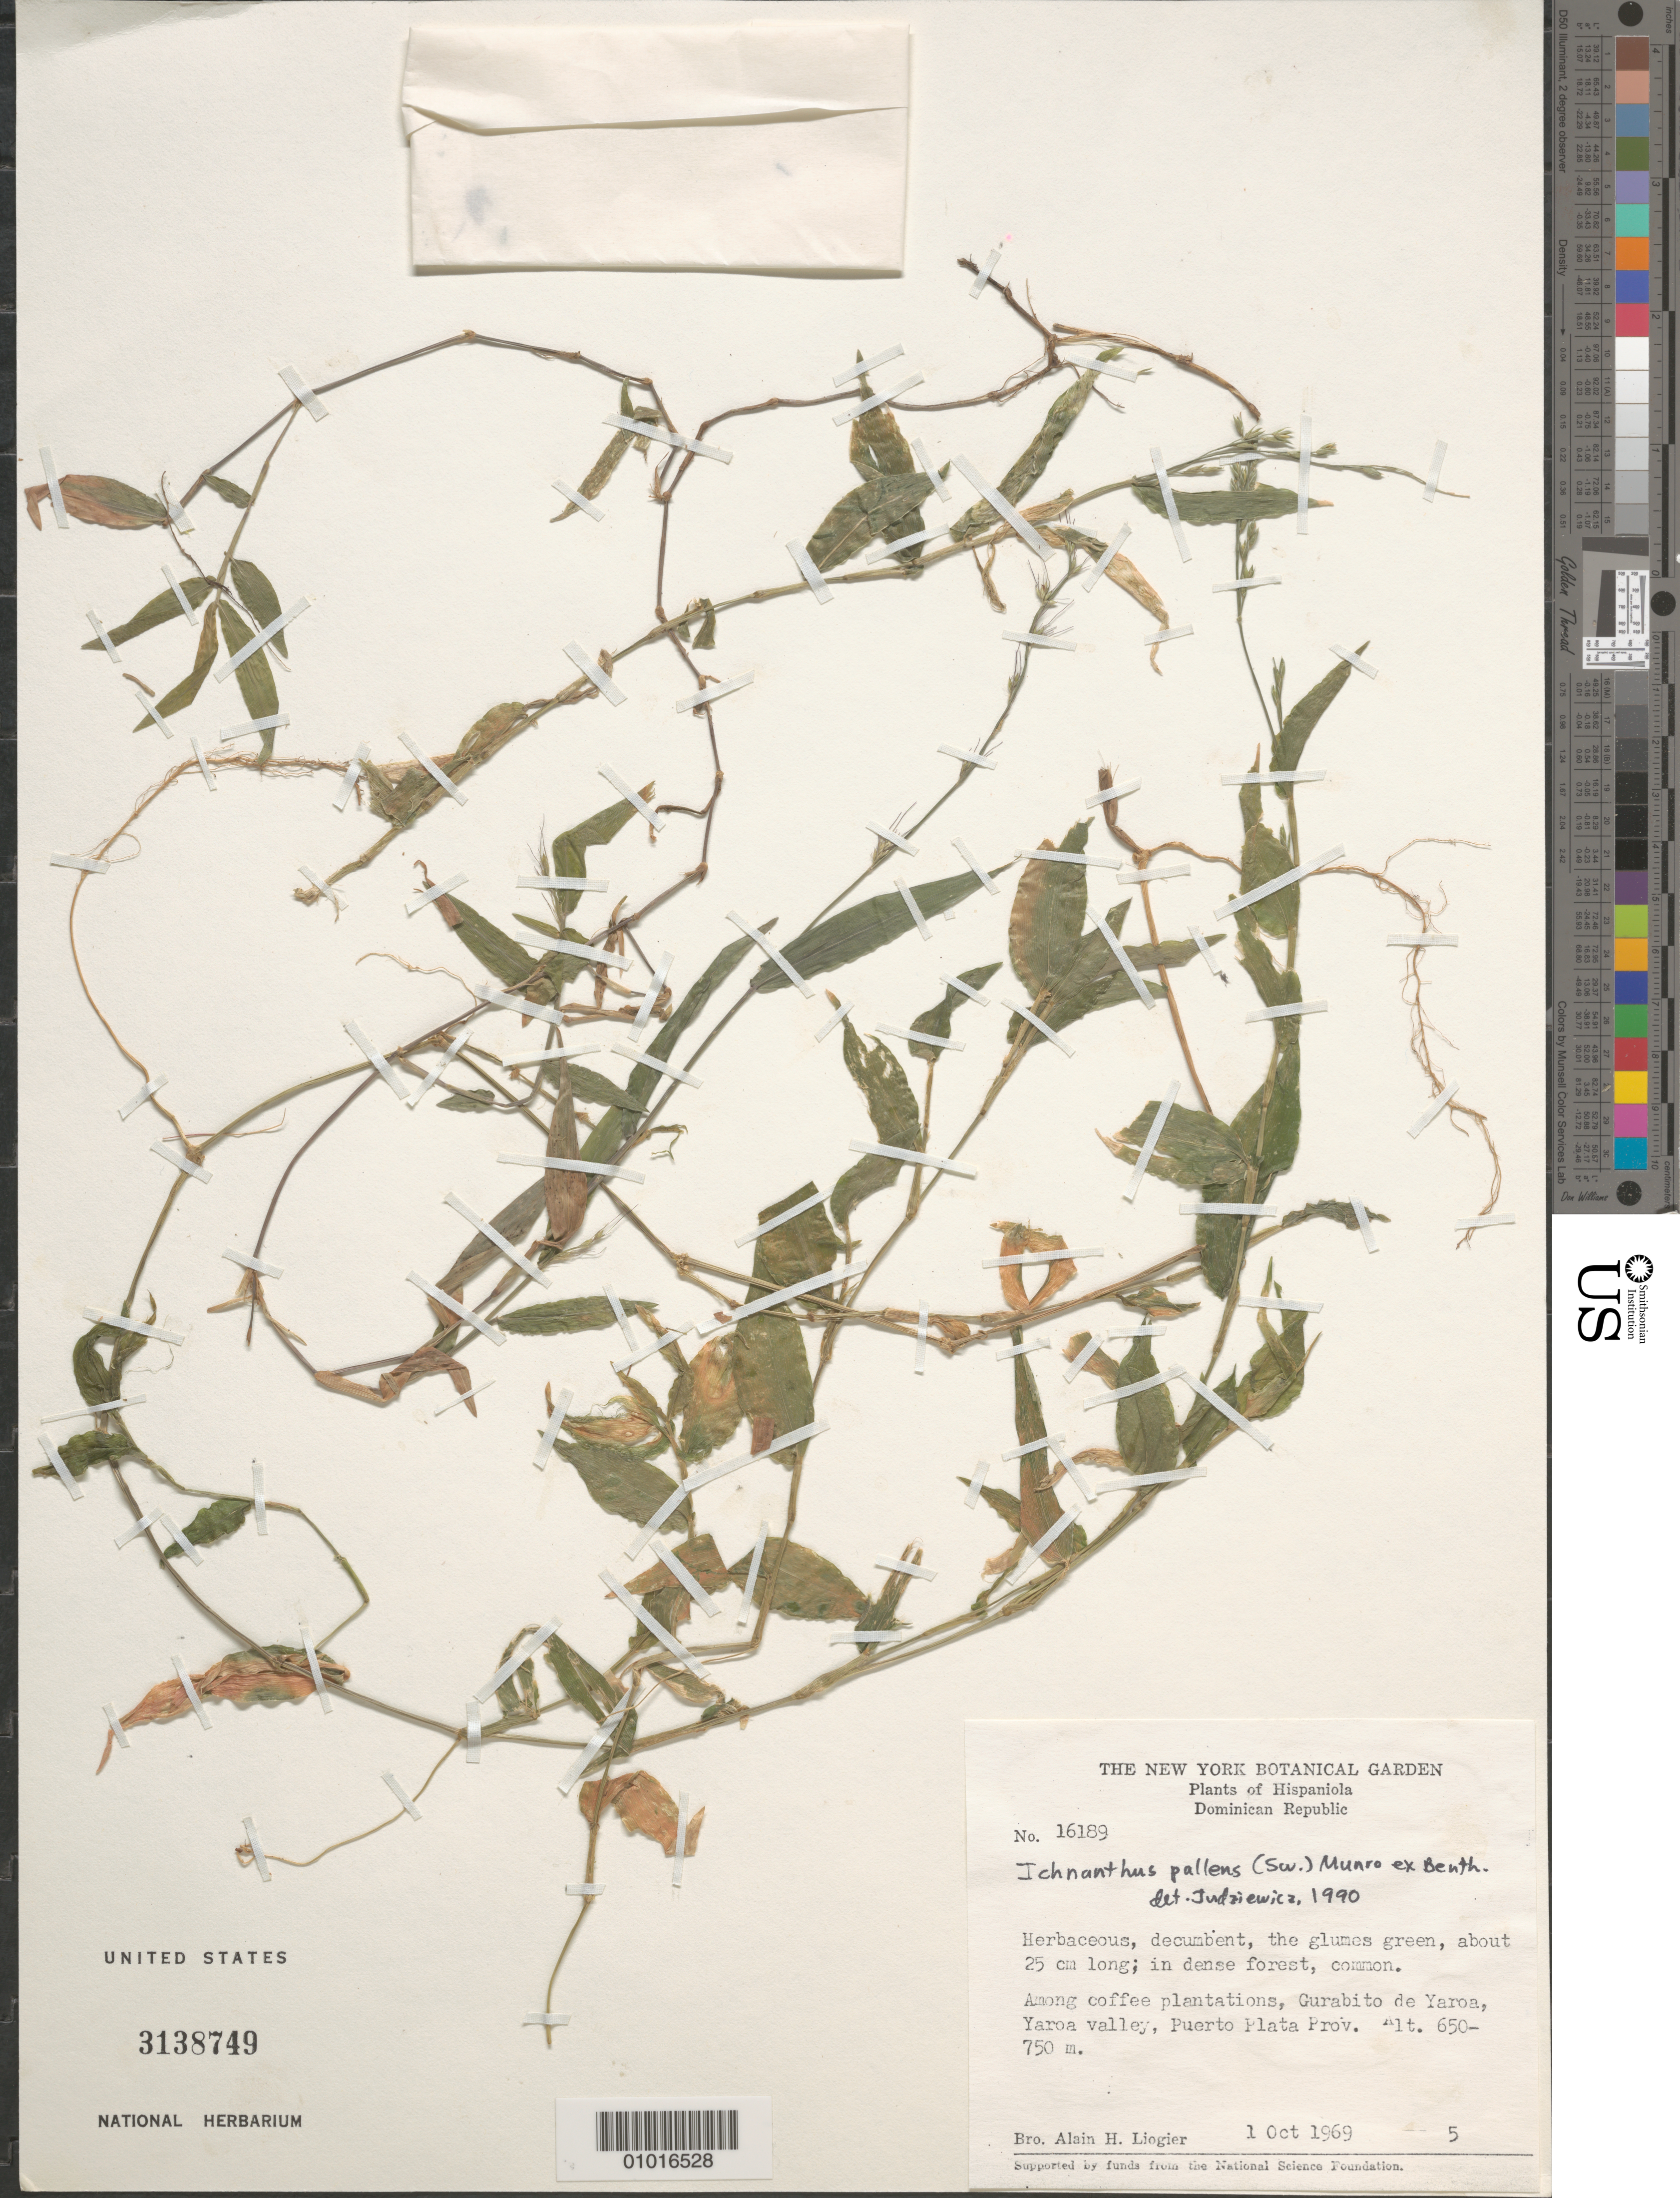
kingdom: Plantae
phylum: Tracheophyta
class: Liliopsida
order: Poales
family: Poaceae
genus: Ichnanthus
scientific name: Ichnanthus pallens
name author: (Sw.) Munro ex Benth.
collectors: A. H. Liogier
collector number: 16189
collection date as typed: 01 Oct 1969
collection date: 1969-10-01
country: Dominican Republic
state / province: Puerto Plata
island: Hispaniola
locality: Among Coffee plantations, Gurabito de Yaroa, Yaroa valley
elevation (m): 650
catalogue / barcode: US 3138749